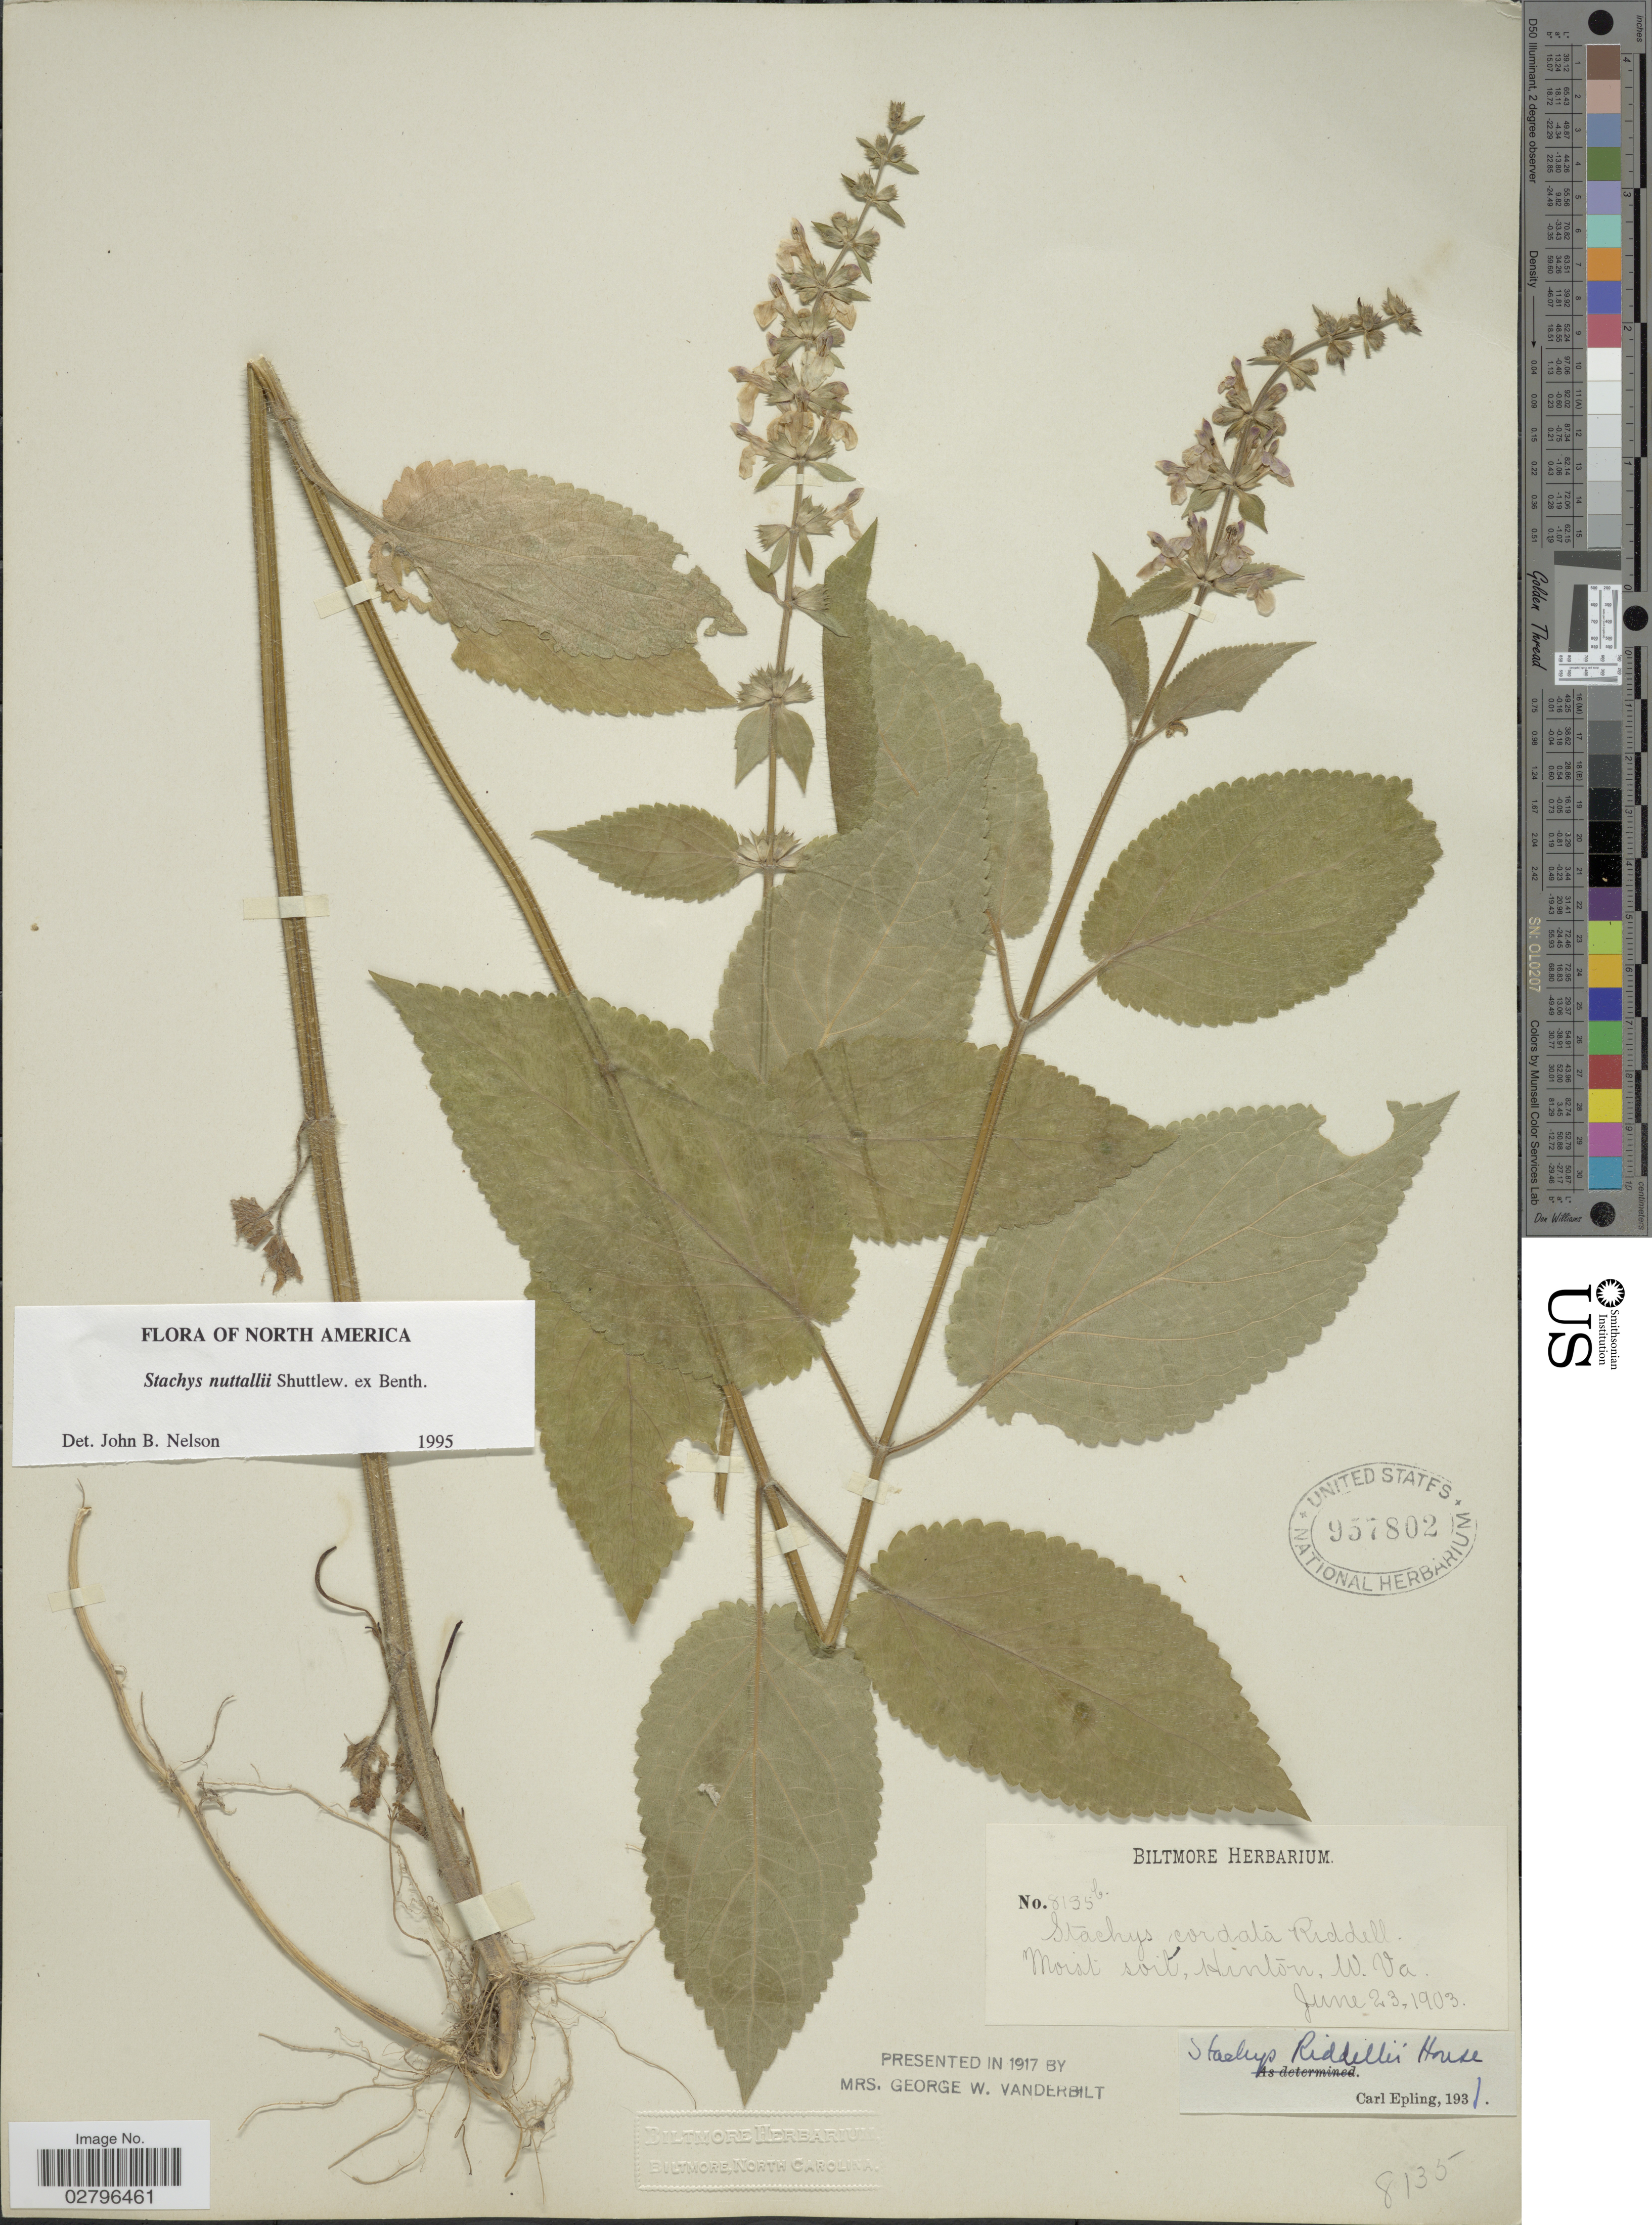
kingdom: Plantae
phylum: Tracheophyta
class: Magnoliopsida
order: Lamiales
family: Lamiaceae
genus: Stachys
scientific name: Stachys nuttallii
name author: Shuttlew. ex Benth.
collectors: ex herb. Biltmore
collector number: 8135b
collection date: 1903-06-23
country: United States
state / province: West Virginia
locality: Hinton.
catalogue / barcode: US 957802